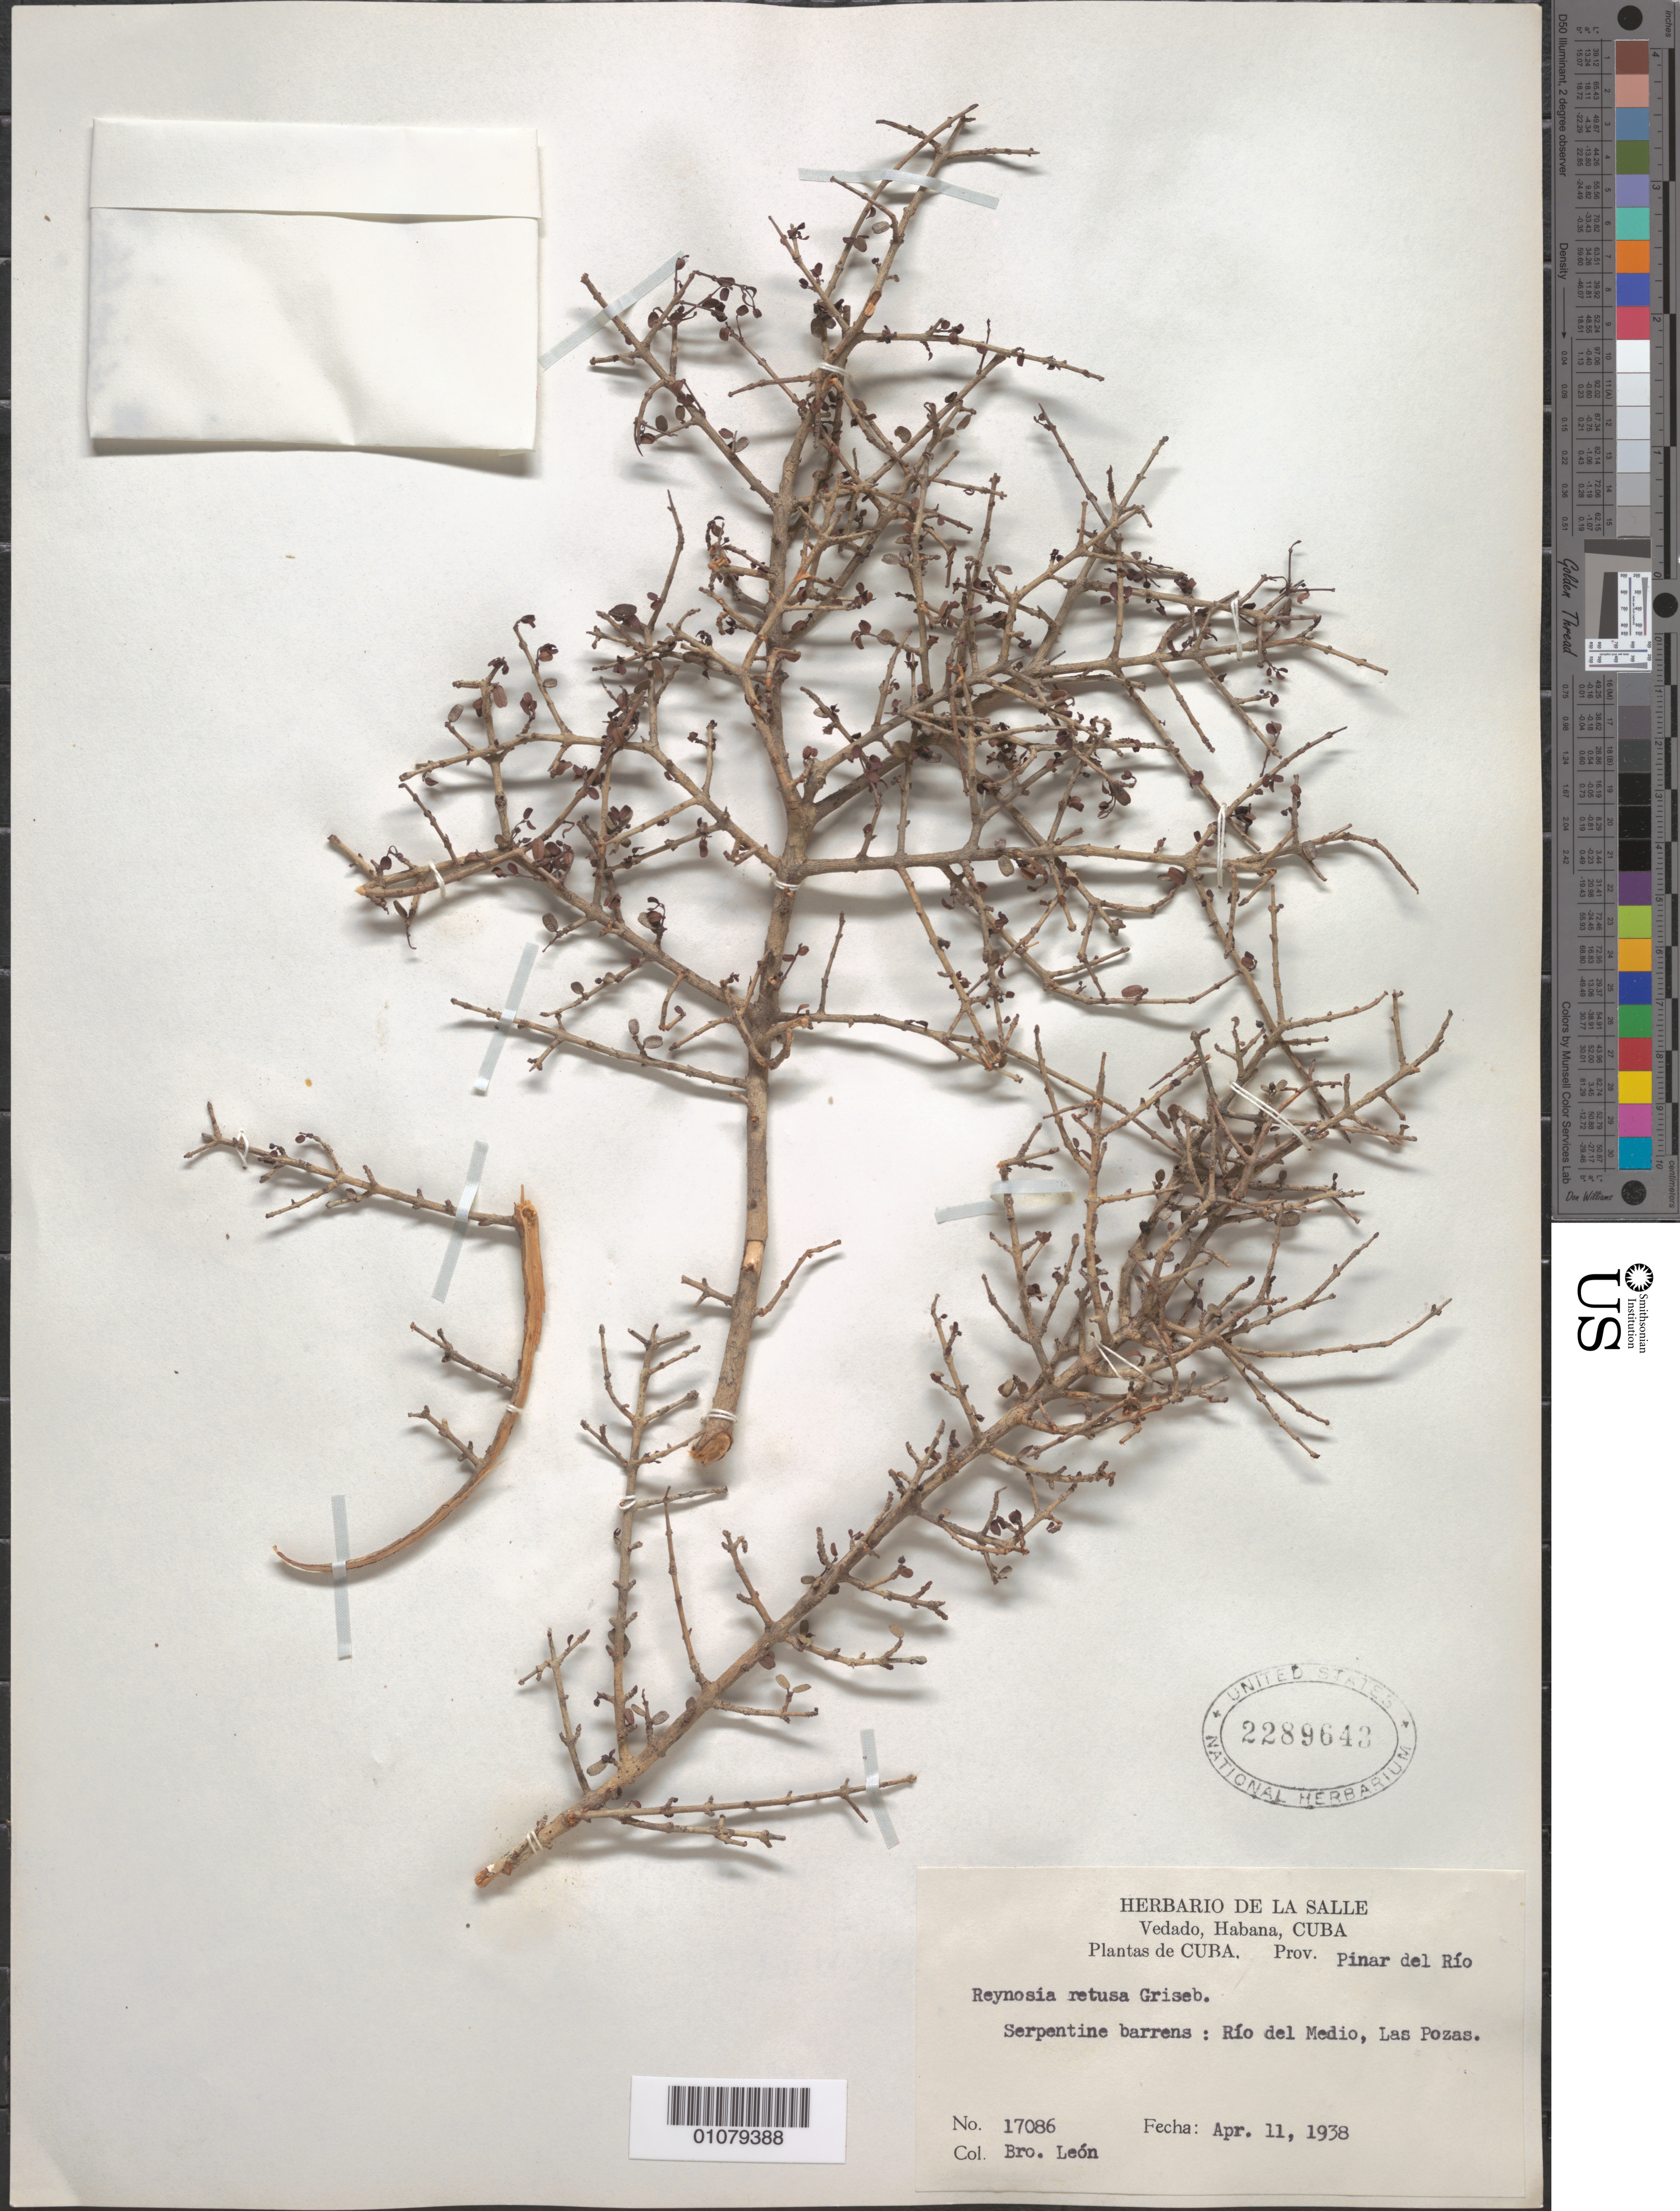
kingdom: Plantae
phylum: Tracheophyta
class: Magnoliopsida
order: Rosales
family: Rhamnaceae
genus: Reynosia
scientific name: Reynosia retusa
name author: Griseb.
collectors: Bro. León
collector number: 17086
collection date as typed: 11 Apr 1938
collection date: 1938-04-11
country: Cuba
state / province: Pinar del Rio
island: Cuba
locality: Pinar del Rio: Serpentine barrens: Rio del Medio, Las Pozas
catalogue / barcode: US 2289643